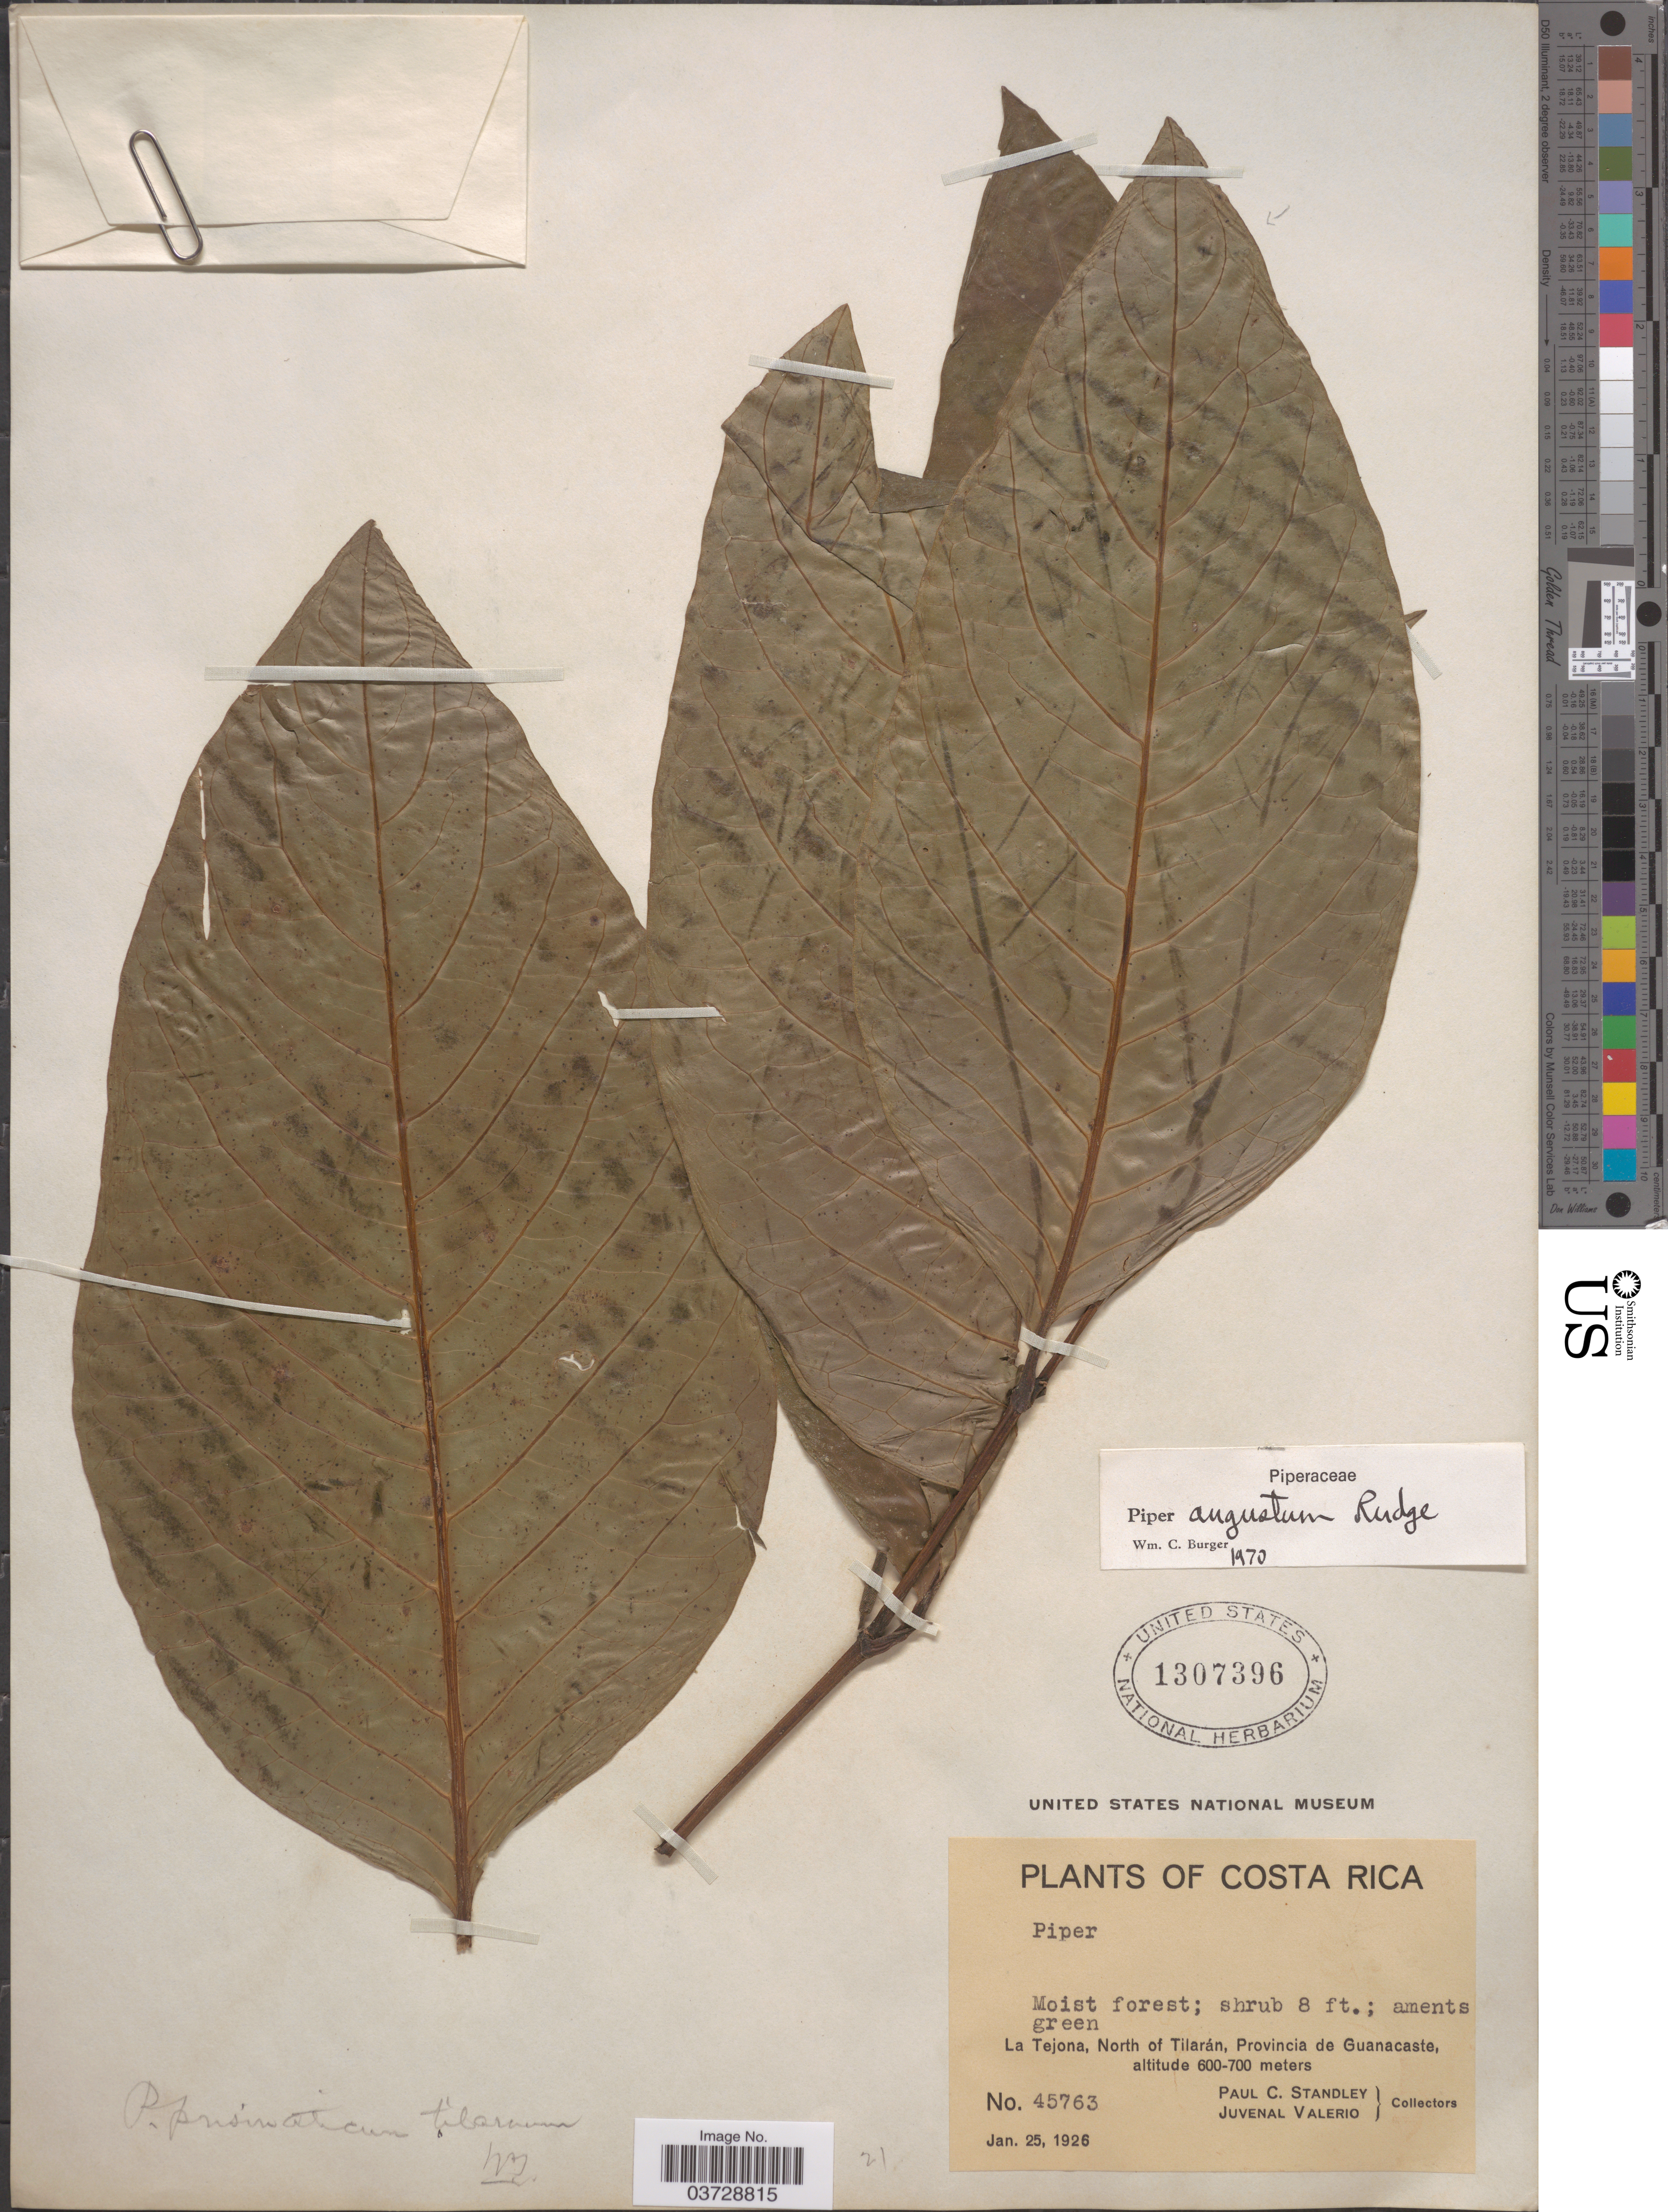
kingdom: Plantae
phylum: Tracheophyta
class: Magnoliopsida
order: Piperales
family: Piperaceae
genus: Piper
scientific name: Piper augustum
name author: Rudge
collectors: P. C. Standley & J. Valerio R.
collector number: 45763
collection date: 1926-01-25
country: Costa Rica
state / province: Guanacaste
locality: La Tejona, North of Tilarán.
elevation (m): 600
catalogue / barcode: US 1307396